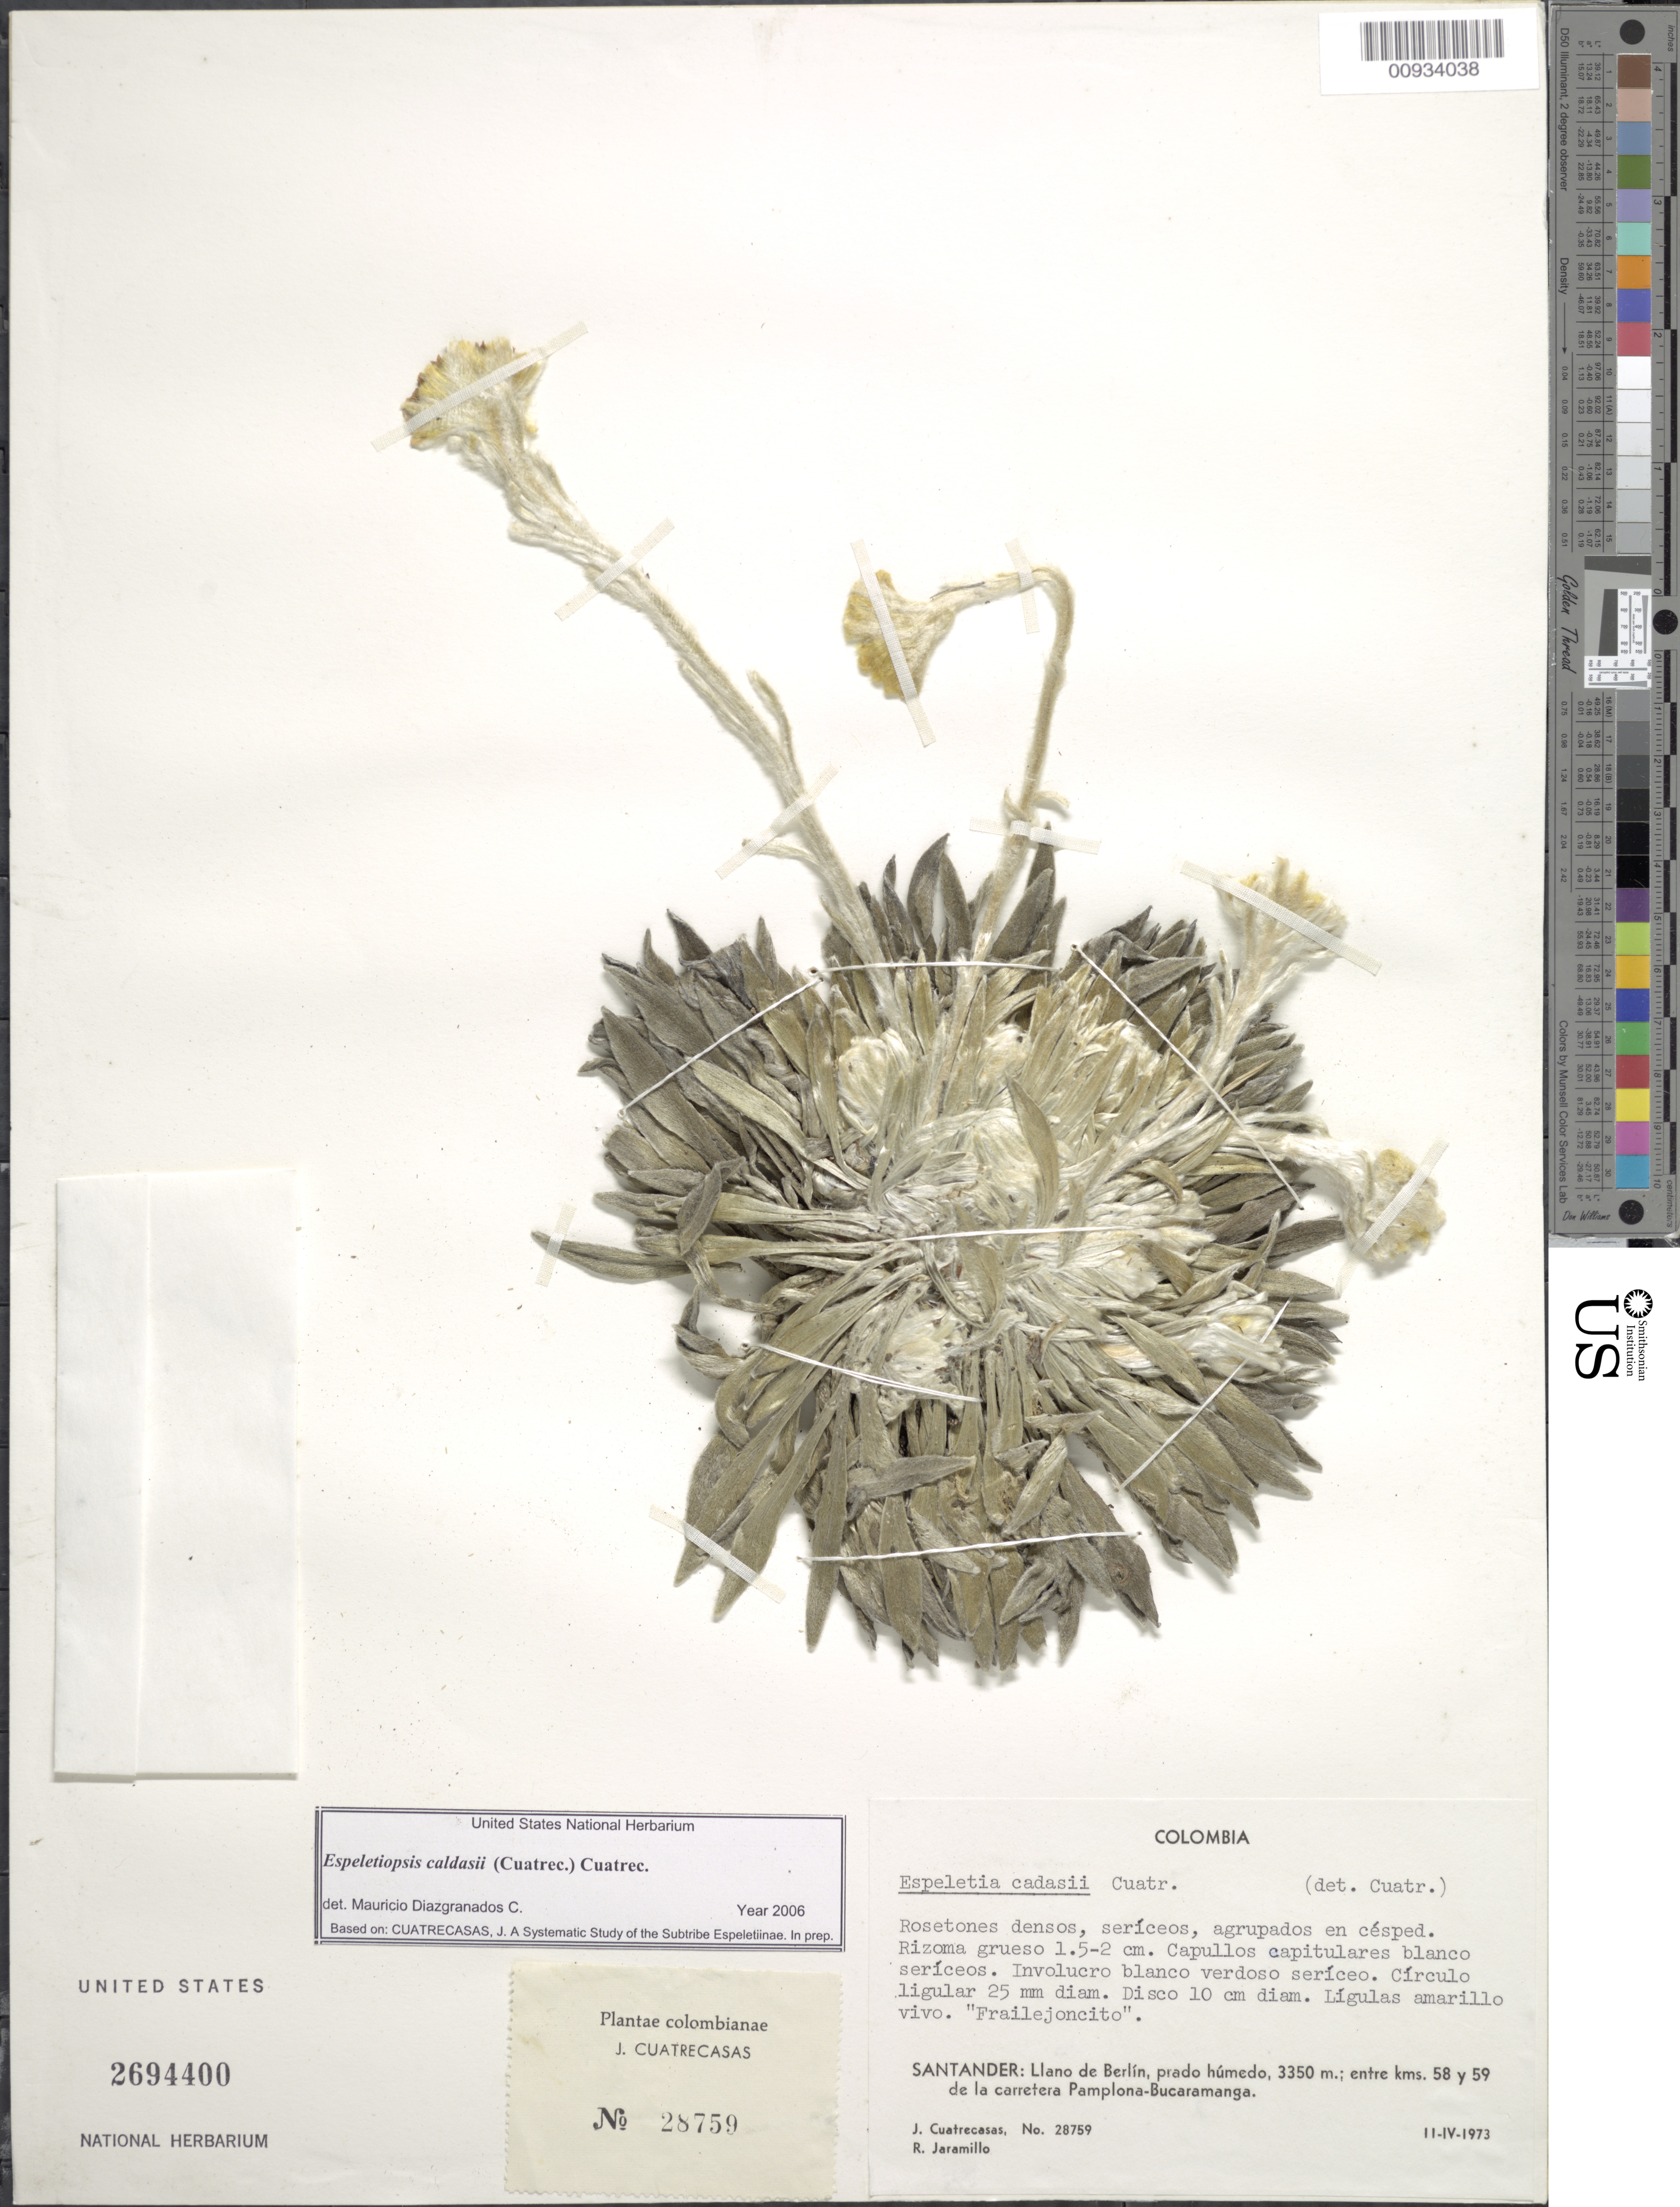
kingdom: Plantae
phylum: Tracheophyta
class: Magnoliopsida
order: Asterales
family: Asteraceae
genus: Espeletiopsis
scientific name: Espeletiopsis caldasii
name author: (Cuatrec.) Cuatrec.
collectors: J. Cuatrecasas & R. Jaramillo M.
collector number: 28759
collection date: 1973-04-11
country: Colombia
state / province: Santander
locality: Santander: Llano de Berlin, prado humedo. entre kms. 58 y 59 de la carretera Pamplona-Bucaramanga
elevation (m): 3350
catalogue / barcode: US 2694400